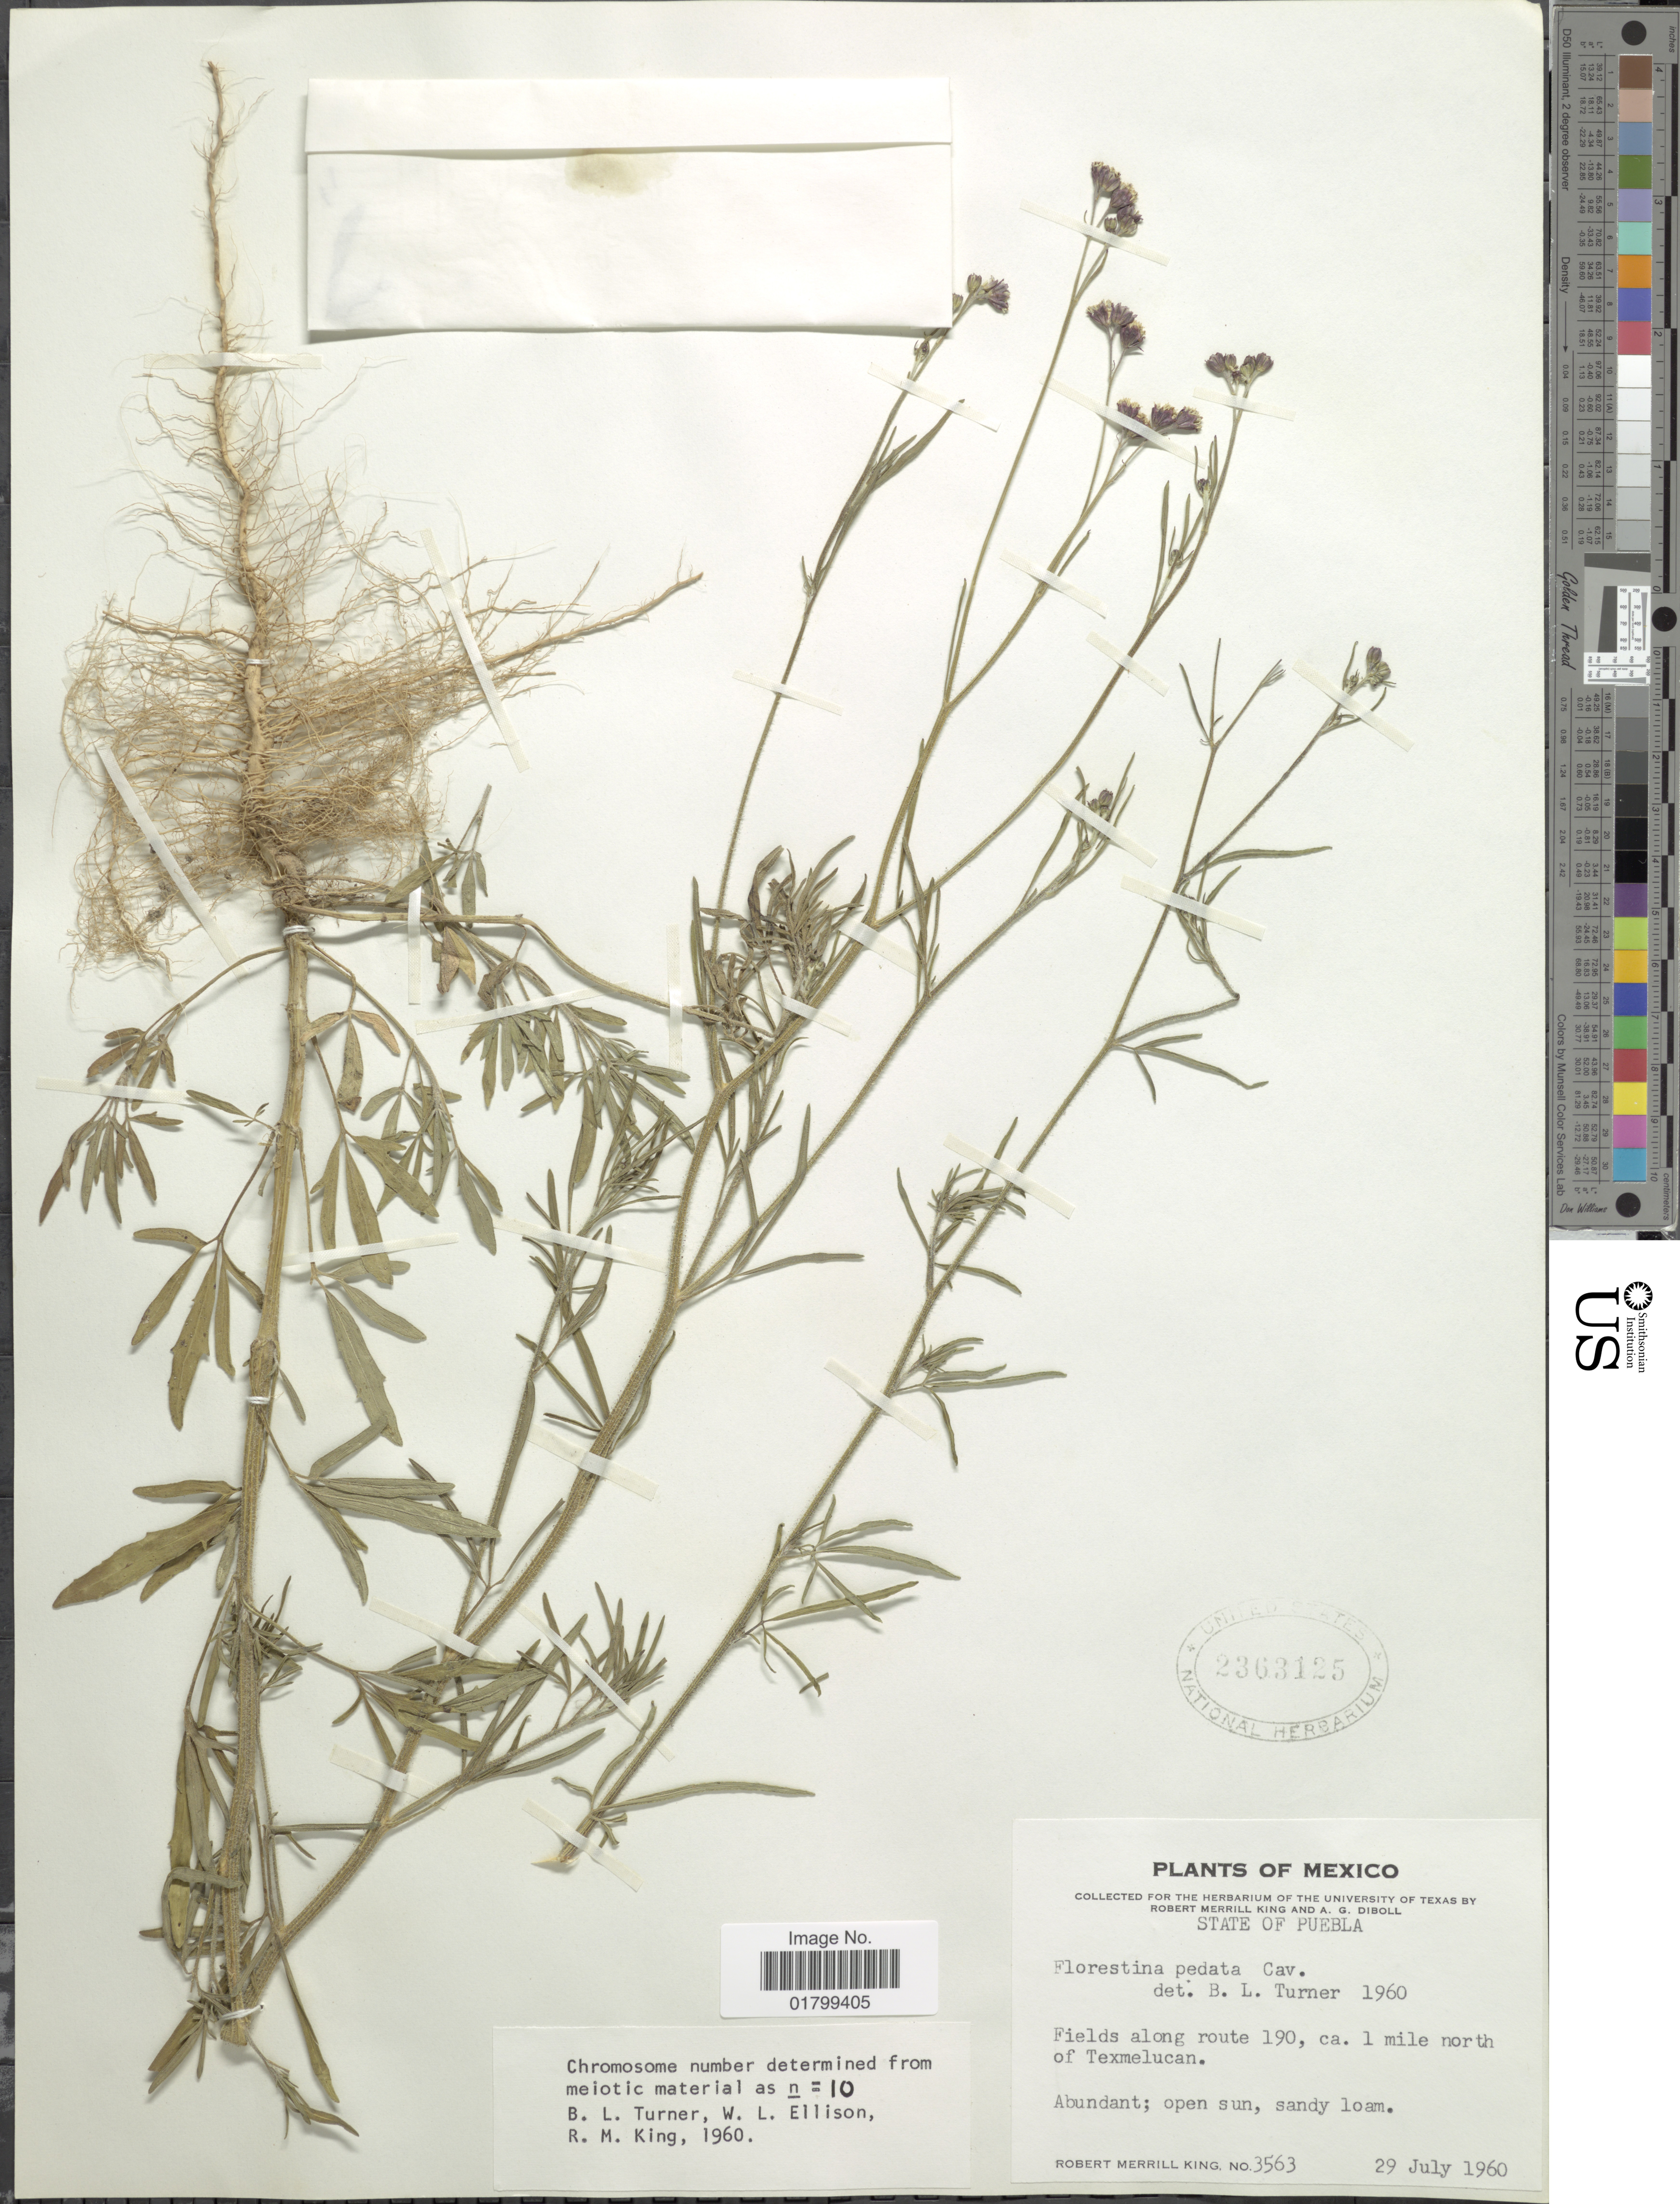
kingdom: Plantae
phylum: Tracheophyta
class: Magnoliopsida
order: Asterales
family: Asteraceae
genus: Florestina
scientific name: Florestina pedata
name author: (Cav.) Cass.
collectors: R. M. King & A. Diboll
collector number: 3563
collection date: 1960-07-29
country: Mexico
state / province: Puebla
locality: Fields along route 190, ca. 1 mile north of Texmelucan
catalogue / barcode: US 2363125